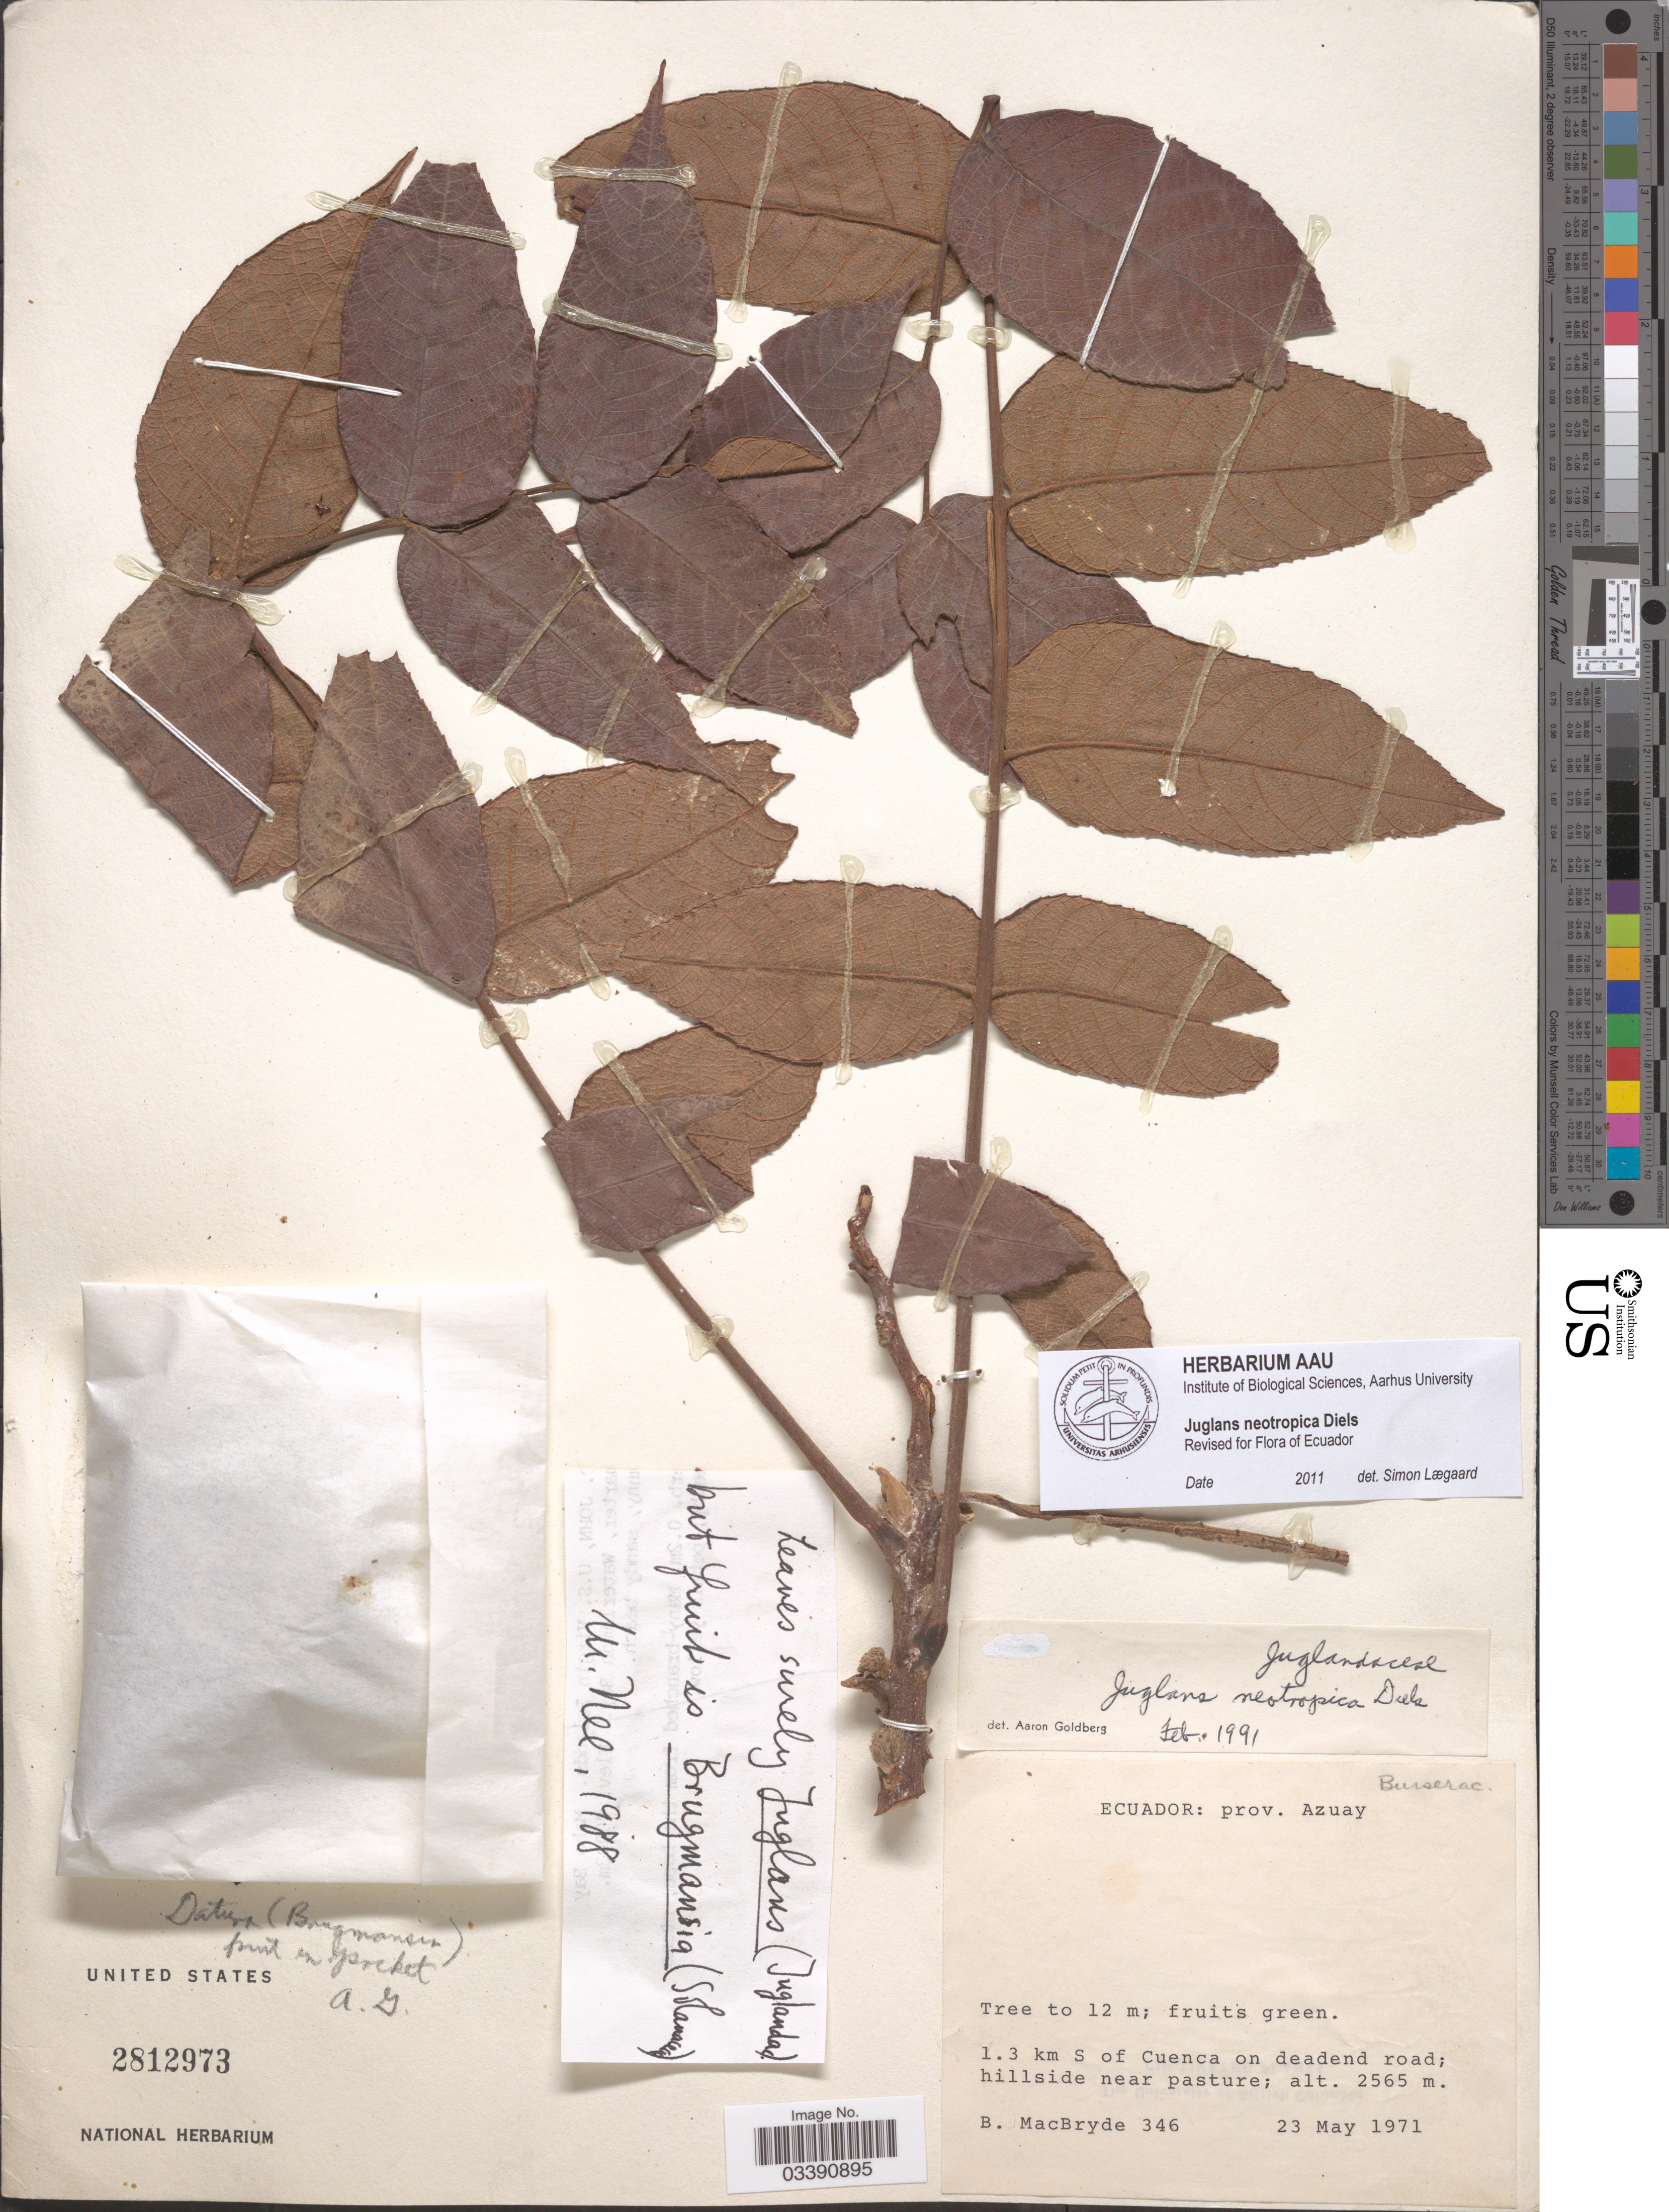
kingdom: Plantae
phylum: Tracheophyta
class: Magnoliopsida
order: Fagales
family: Juglandaceae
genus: Juglans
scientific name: Juglans neotropica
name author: Diels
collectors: B. MacBryde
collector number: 346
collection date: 1971-05-23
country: Ecuador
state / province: Azuay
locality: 1.3 km S of Cuenca on deadend road.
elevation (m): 2565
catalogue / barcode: US 2812973